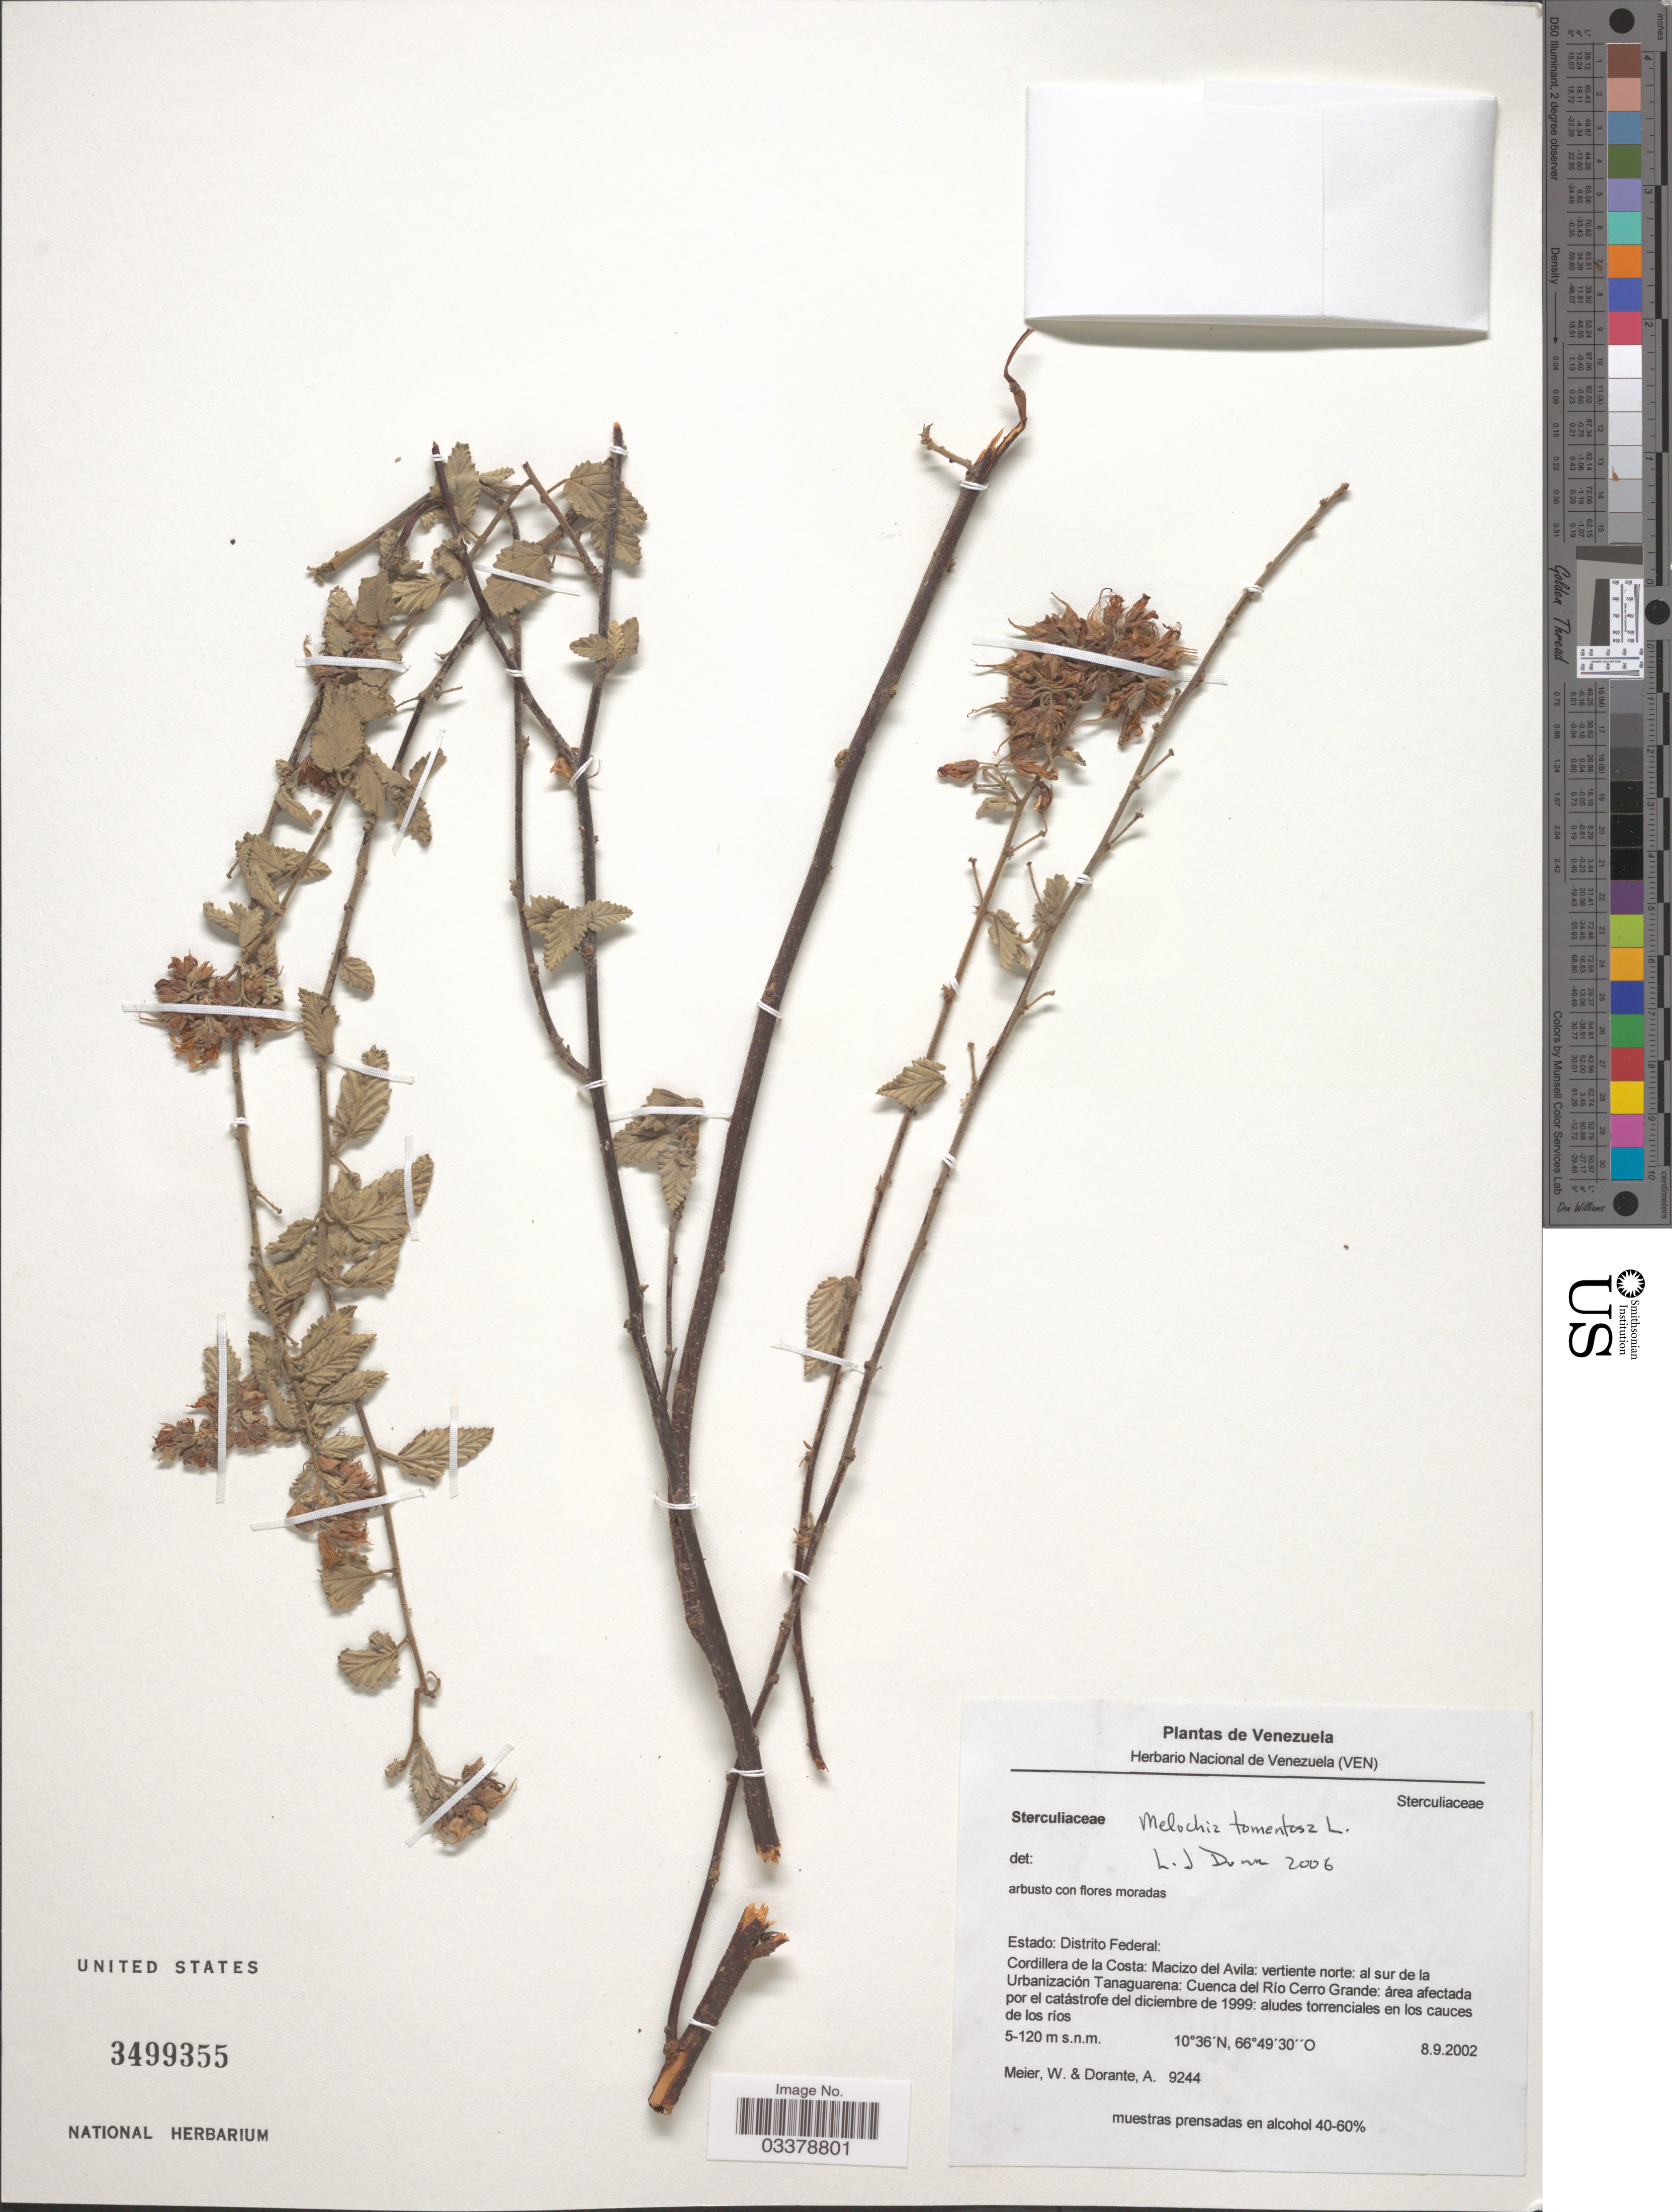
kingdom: Plantae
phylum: Tracheophyta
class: Magnoliopsida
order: Malvales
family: Malvaceae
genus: Melochia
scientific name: Melochia tomentosa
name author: L.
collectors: W. Meier & A. Dorante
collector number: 9244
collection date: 2002-09-08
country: Venezuela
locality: Estado: Distrito Federal: Cordillera de la Costa: Macizo del Avila: vertiente norte: al sur de la Urbanización Tanaguarena: Cuenca del Río Cerro Grande.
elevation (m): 5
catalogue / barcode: US 3499355